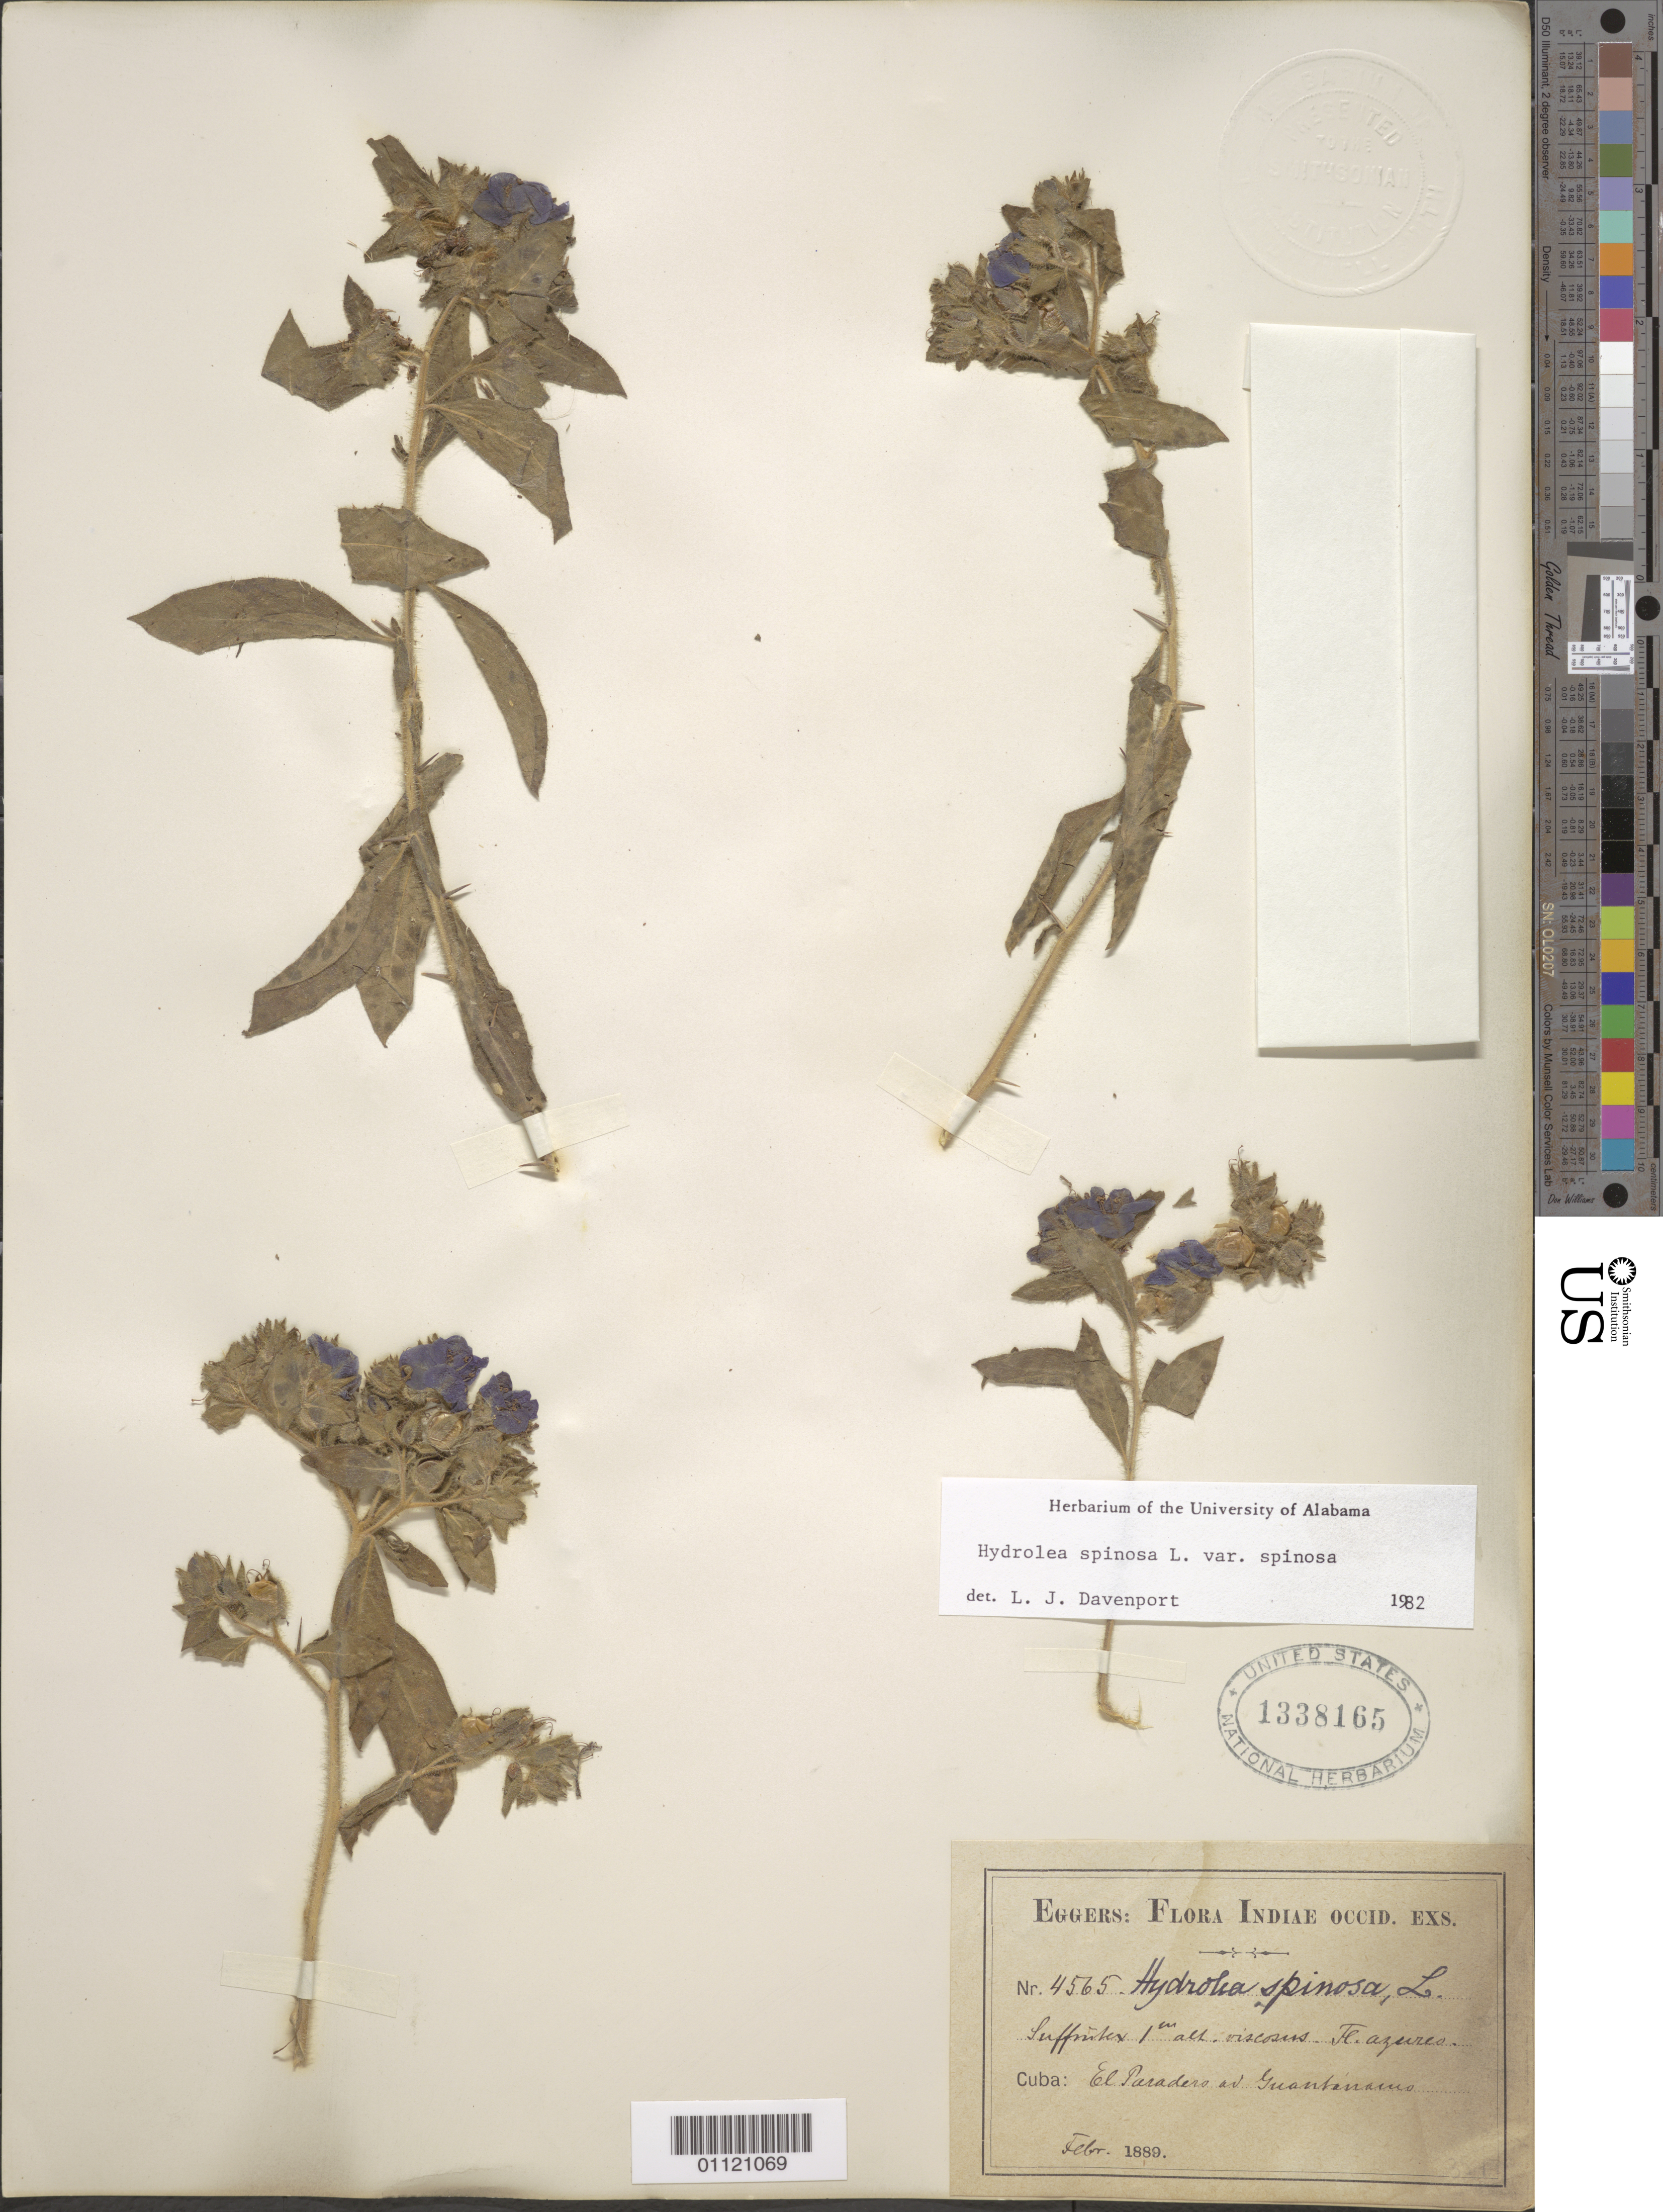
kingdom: Plantae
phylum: Tracheophyta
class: Magnoliopsida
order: Solanales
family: Hydroleaceae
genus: Hydrolea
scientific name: Hydrolea spinosa var. spinosa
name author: L.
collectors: H. F. A. von Eggers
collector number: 4565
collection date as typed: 01 Feb 1889 to 28 Feb 1889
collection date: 1889-02-01/1889-02-28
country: Cuba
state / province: Guantánamo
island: Cuba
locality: El Paradero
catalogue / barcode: US 1338165